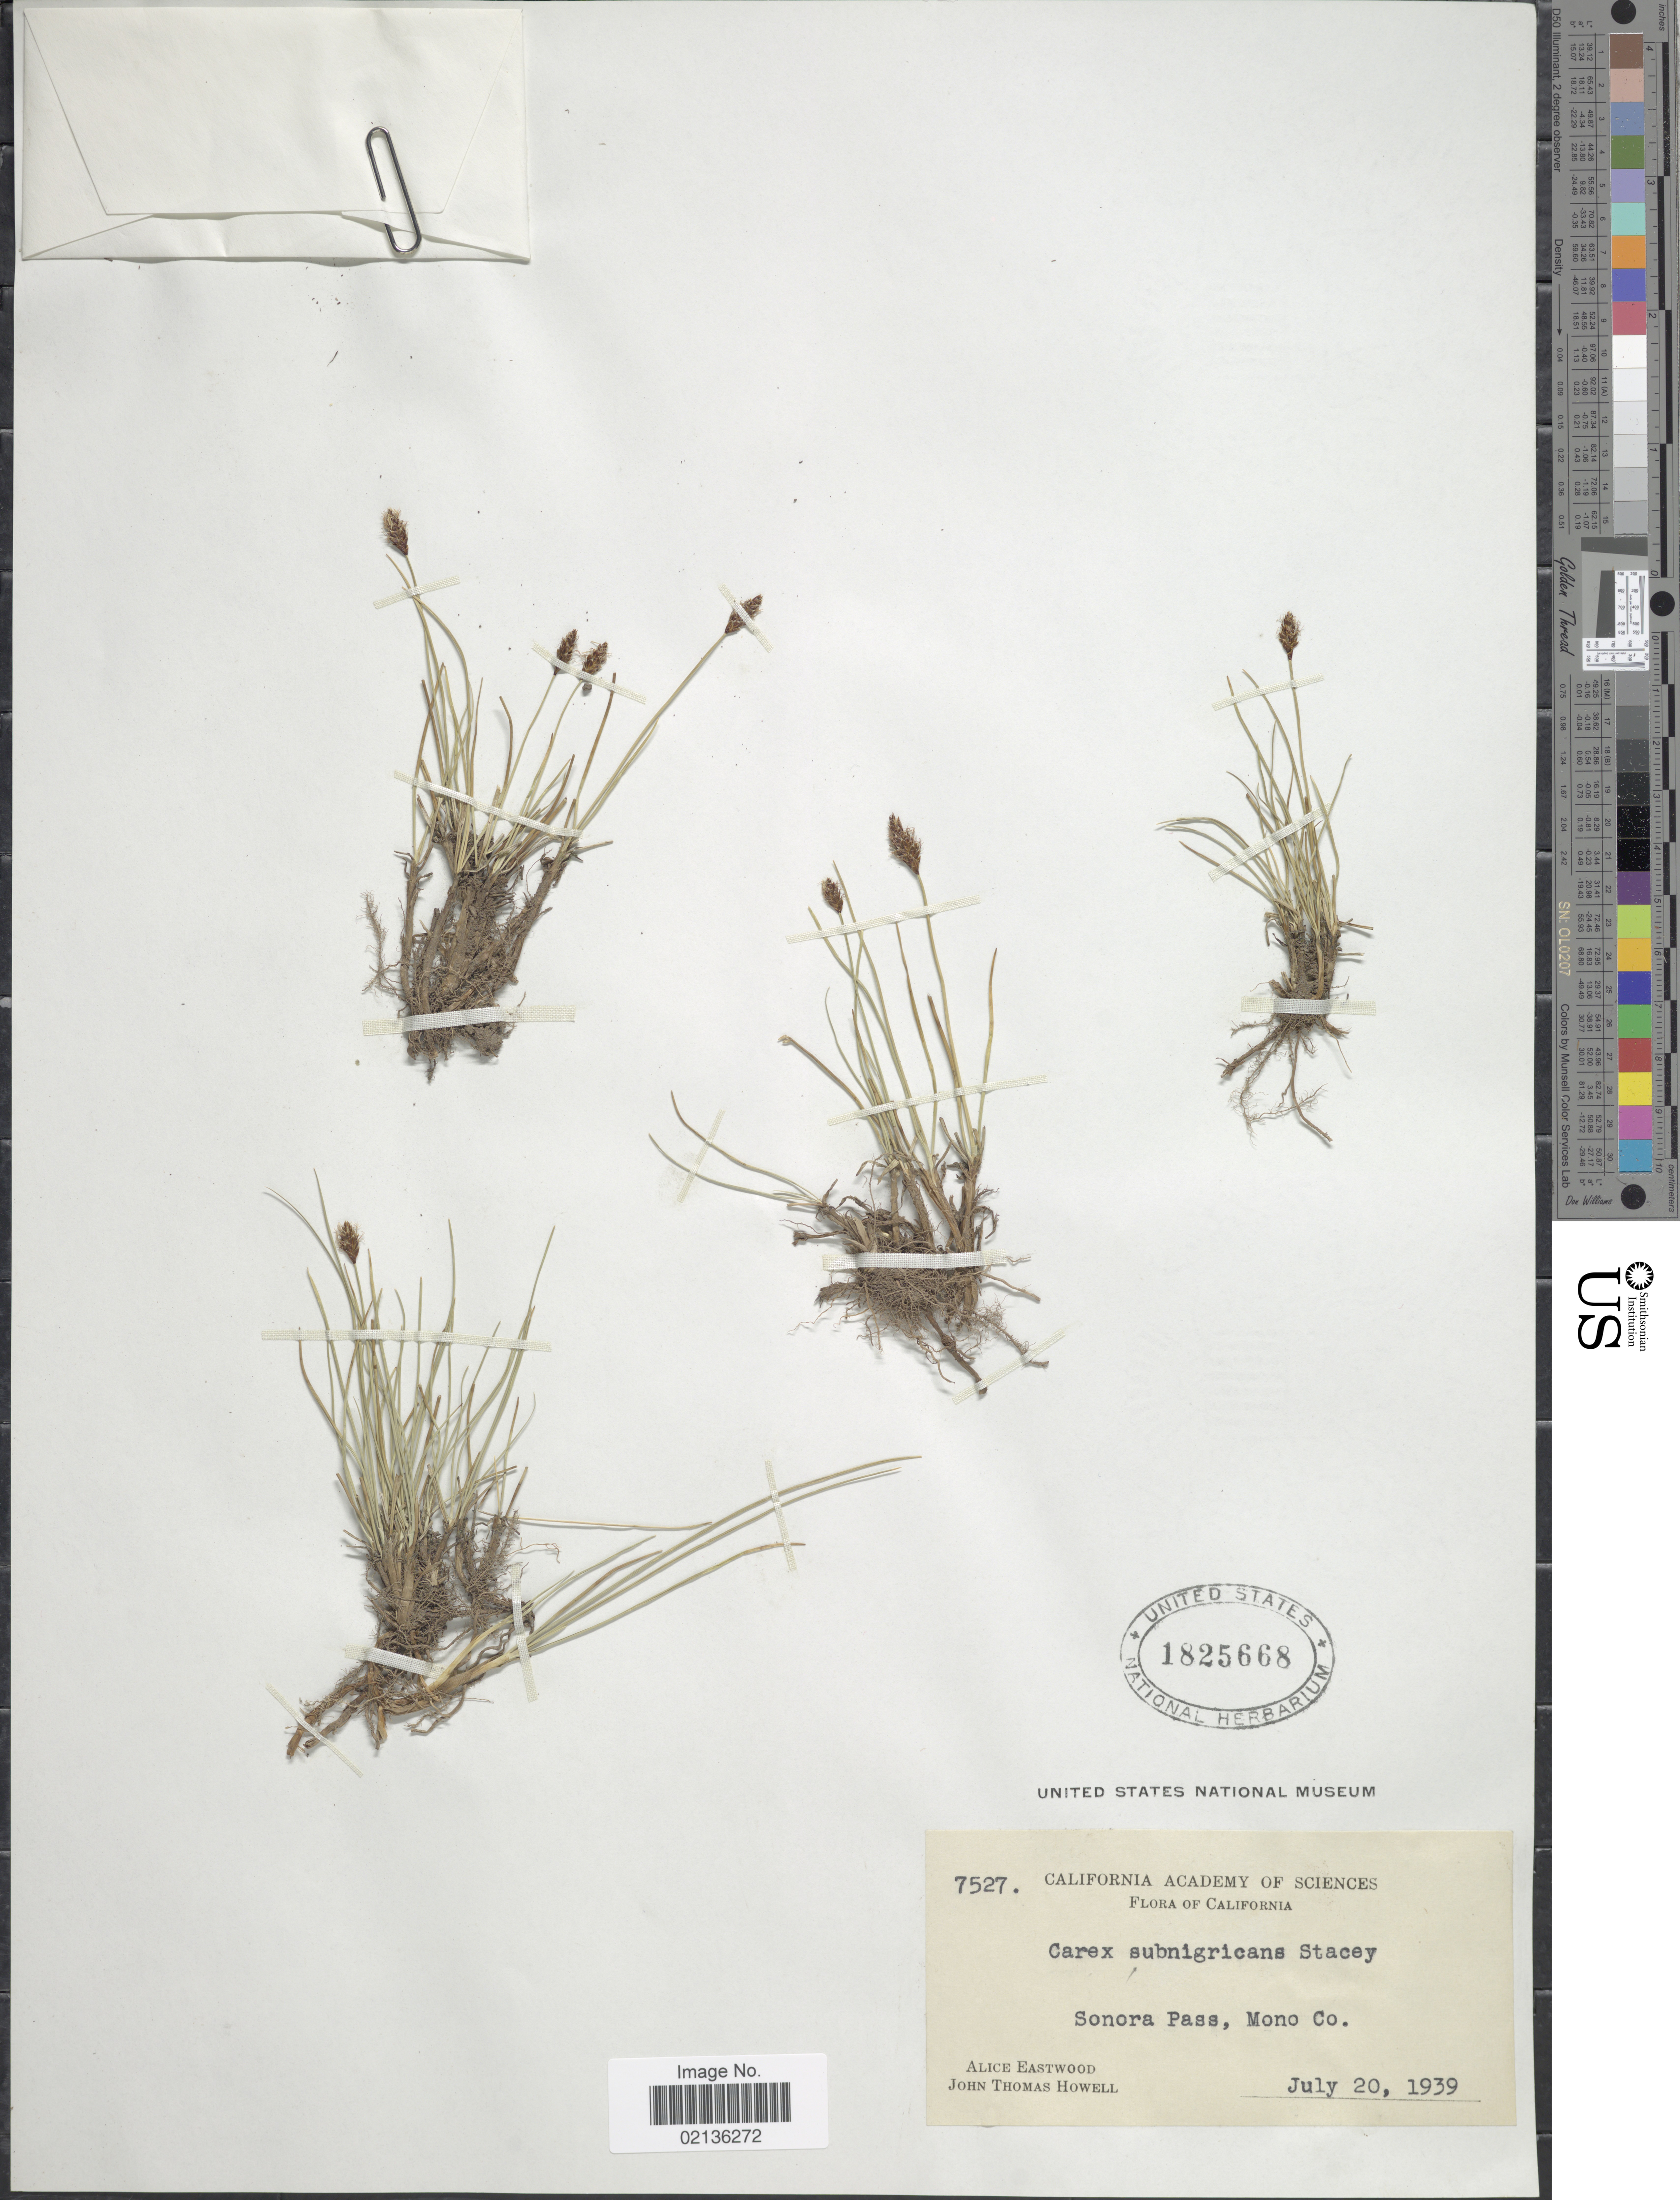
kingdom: Plantae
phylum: Tracheophyta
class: Liliopsida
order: Poales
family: Cyperaceae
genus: Carex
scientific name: Carex subnigricans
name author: Stacey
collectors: A. Eastwood & J. T. Howell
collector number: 7527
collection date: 1939-07-20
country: United States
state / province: California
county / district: Mono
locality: Sonora Pass, Mono Co.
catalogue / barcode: US 1825668